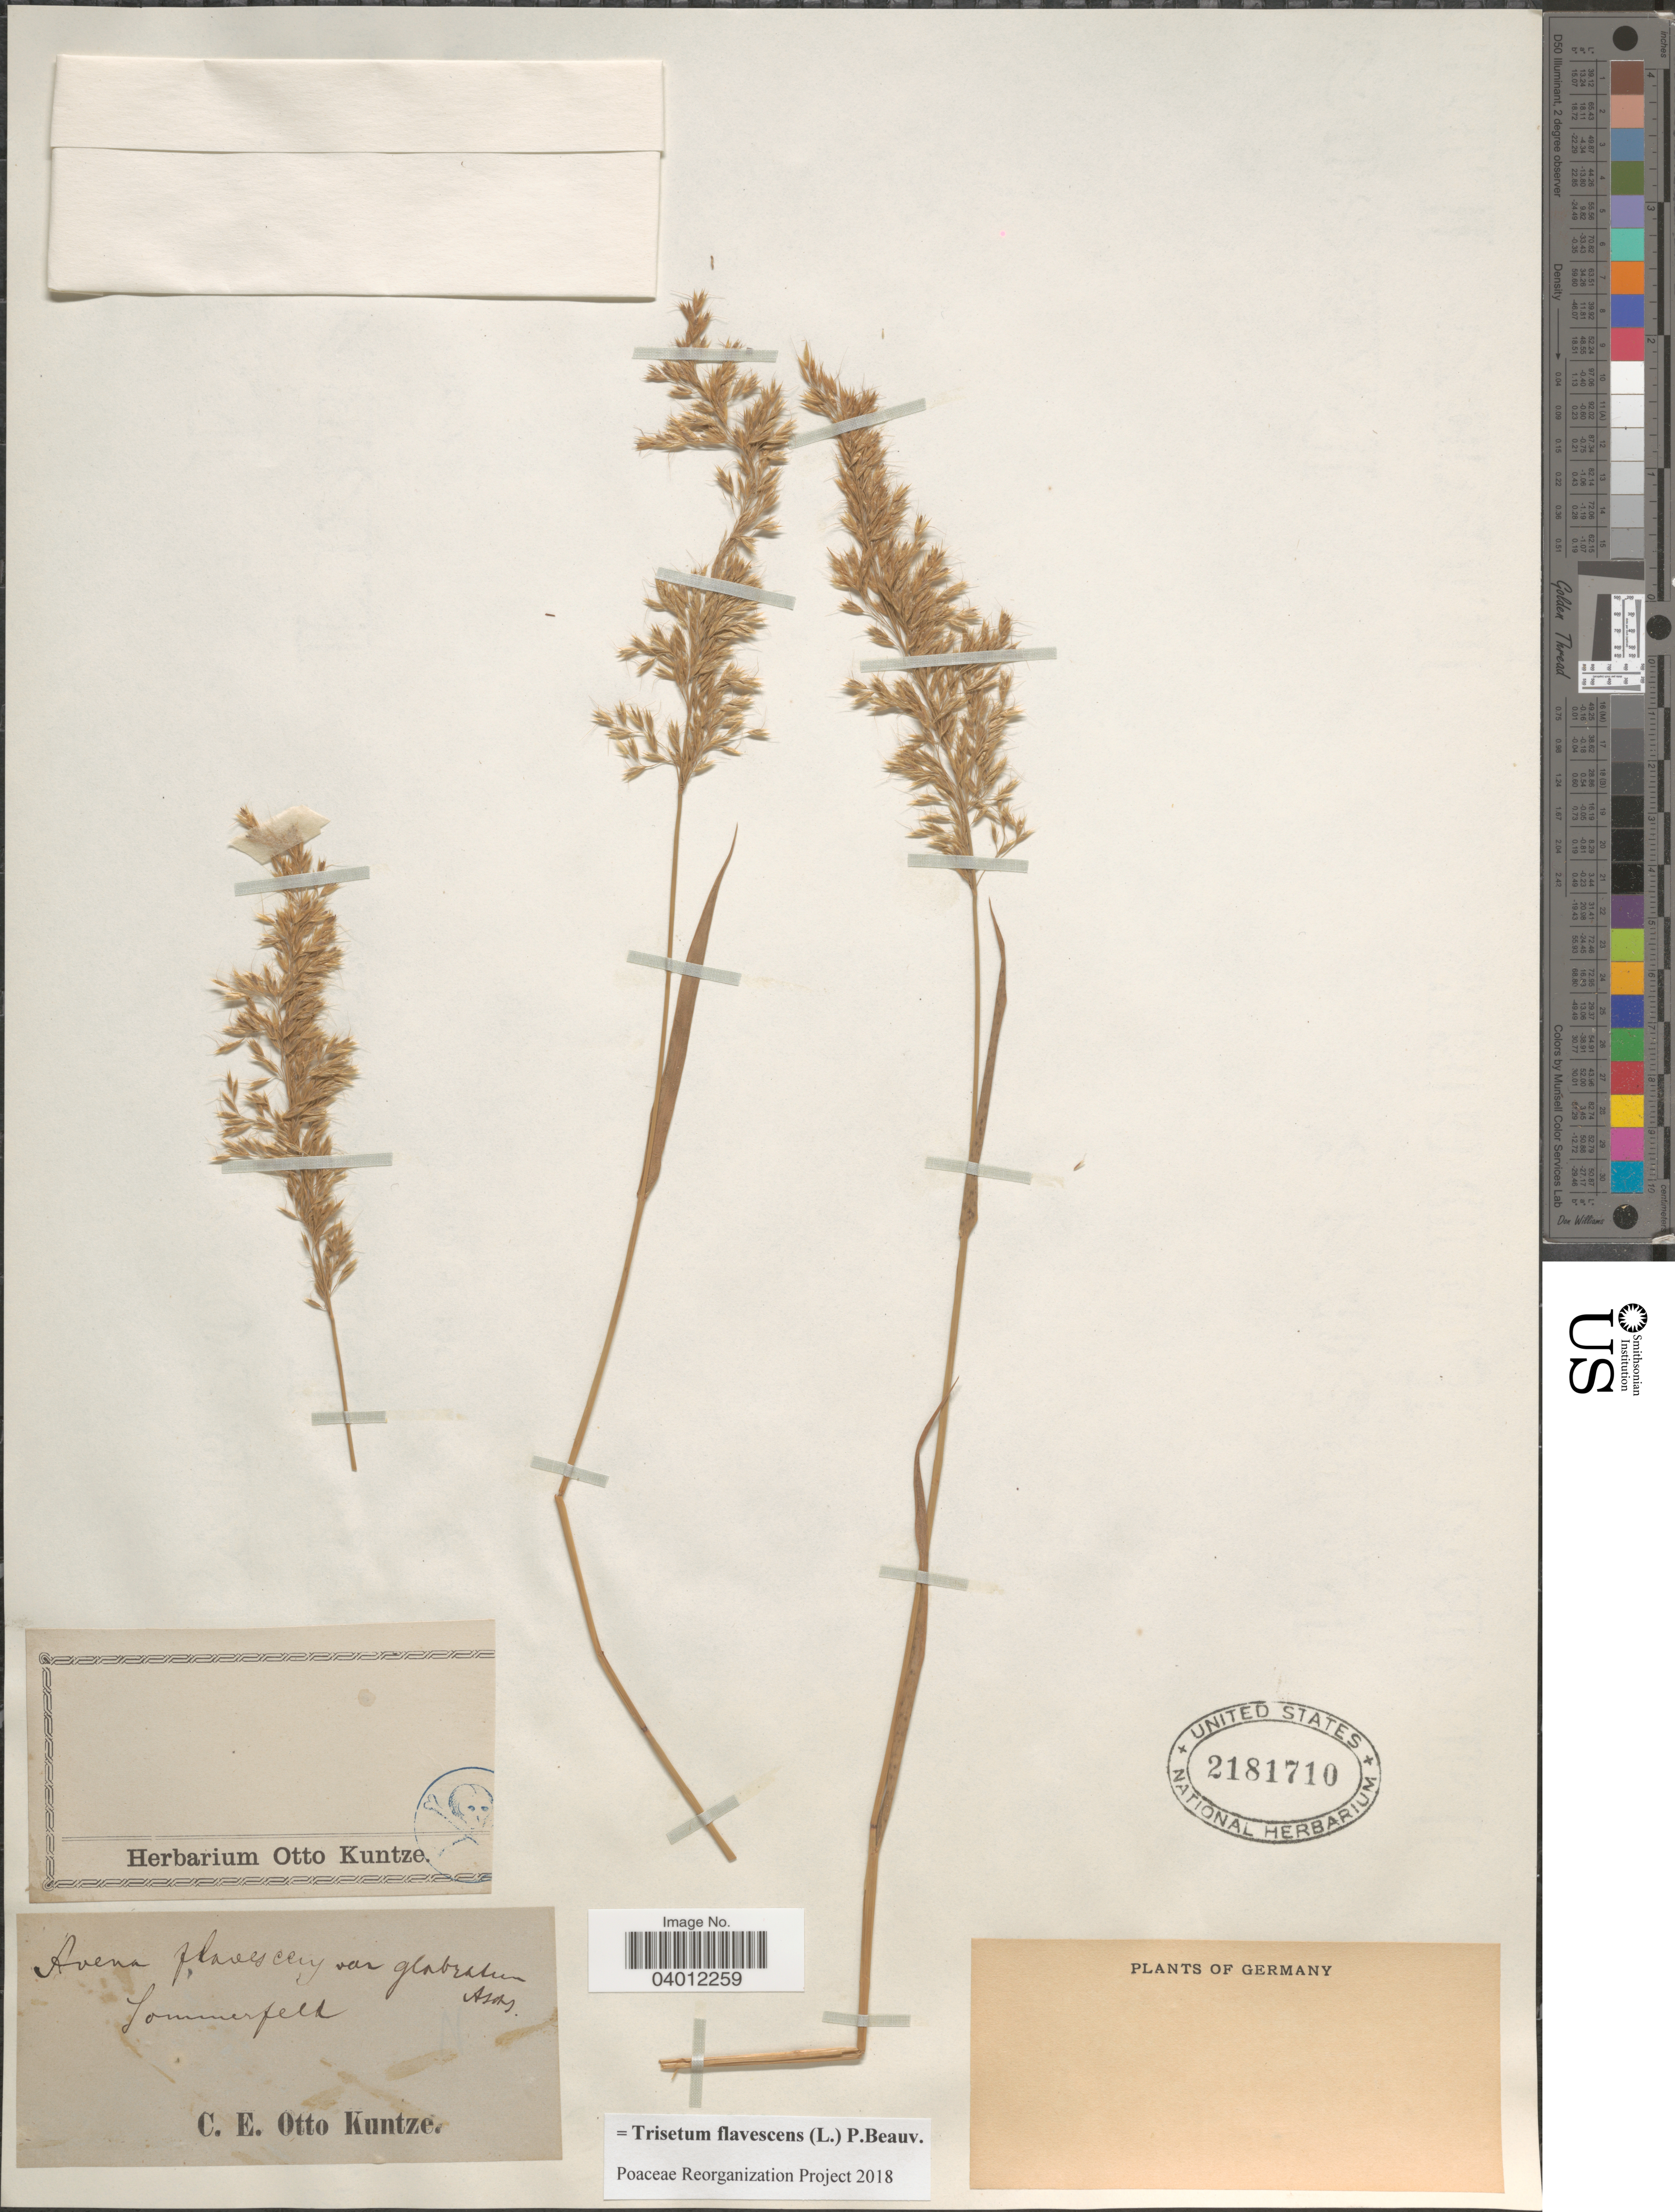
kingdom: Plantae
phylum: Tracheophyta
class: Liliopsida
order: Poales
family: Poaceae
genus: Trisetum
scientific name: Trisetum flavescens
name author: (L.) P. Beauv.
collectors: C.E.O. Kuntze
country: Germany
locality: Sommerfeld.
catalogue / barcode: US 2181710